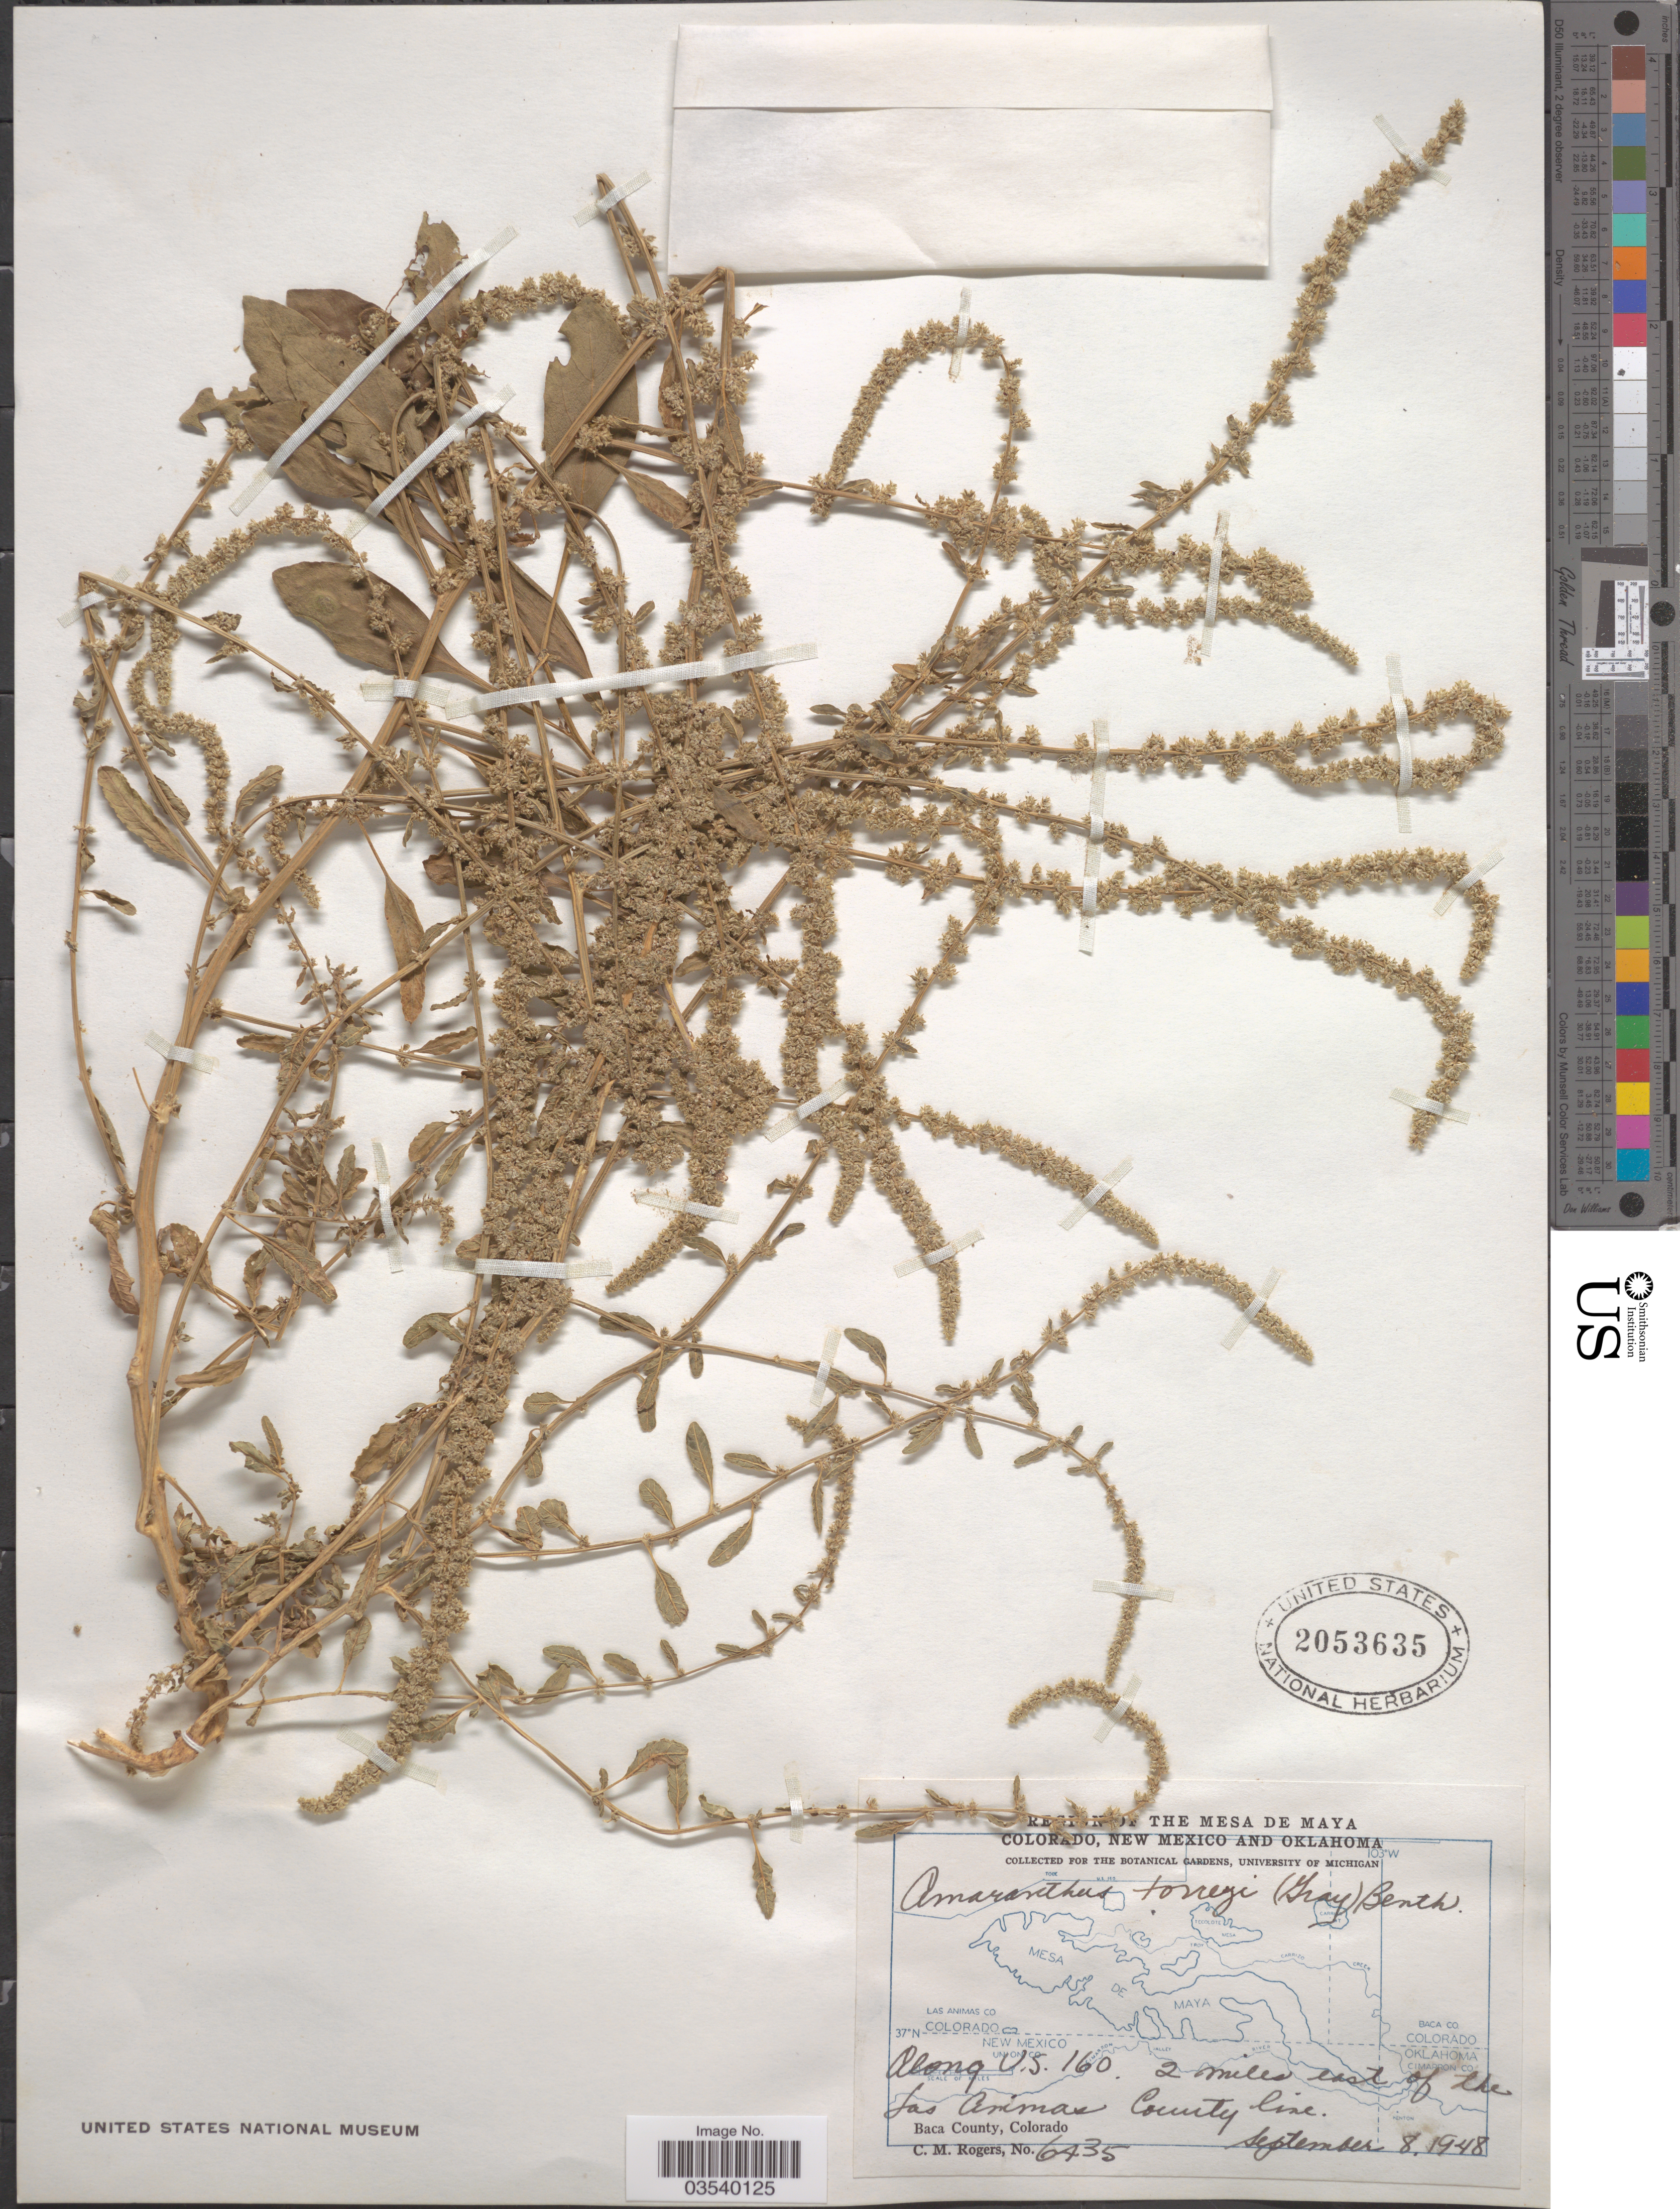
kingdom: Plantae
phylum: Tracheophyta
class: Magnoliopsida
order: Caryophyllales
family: Amaranthaceae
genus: Amaranthus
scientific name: Amaranthus arenicola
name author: I.M. Johnst.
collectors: C. M. Rogers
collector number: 6435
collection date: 1948-09-08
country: United States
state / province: Colorado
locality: Region of the Mesa de Maya. Along U.S. 160. 2 miles east of the Las Animas County line. Baca County.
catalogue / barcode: US 2053635